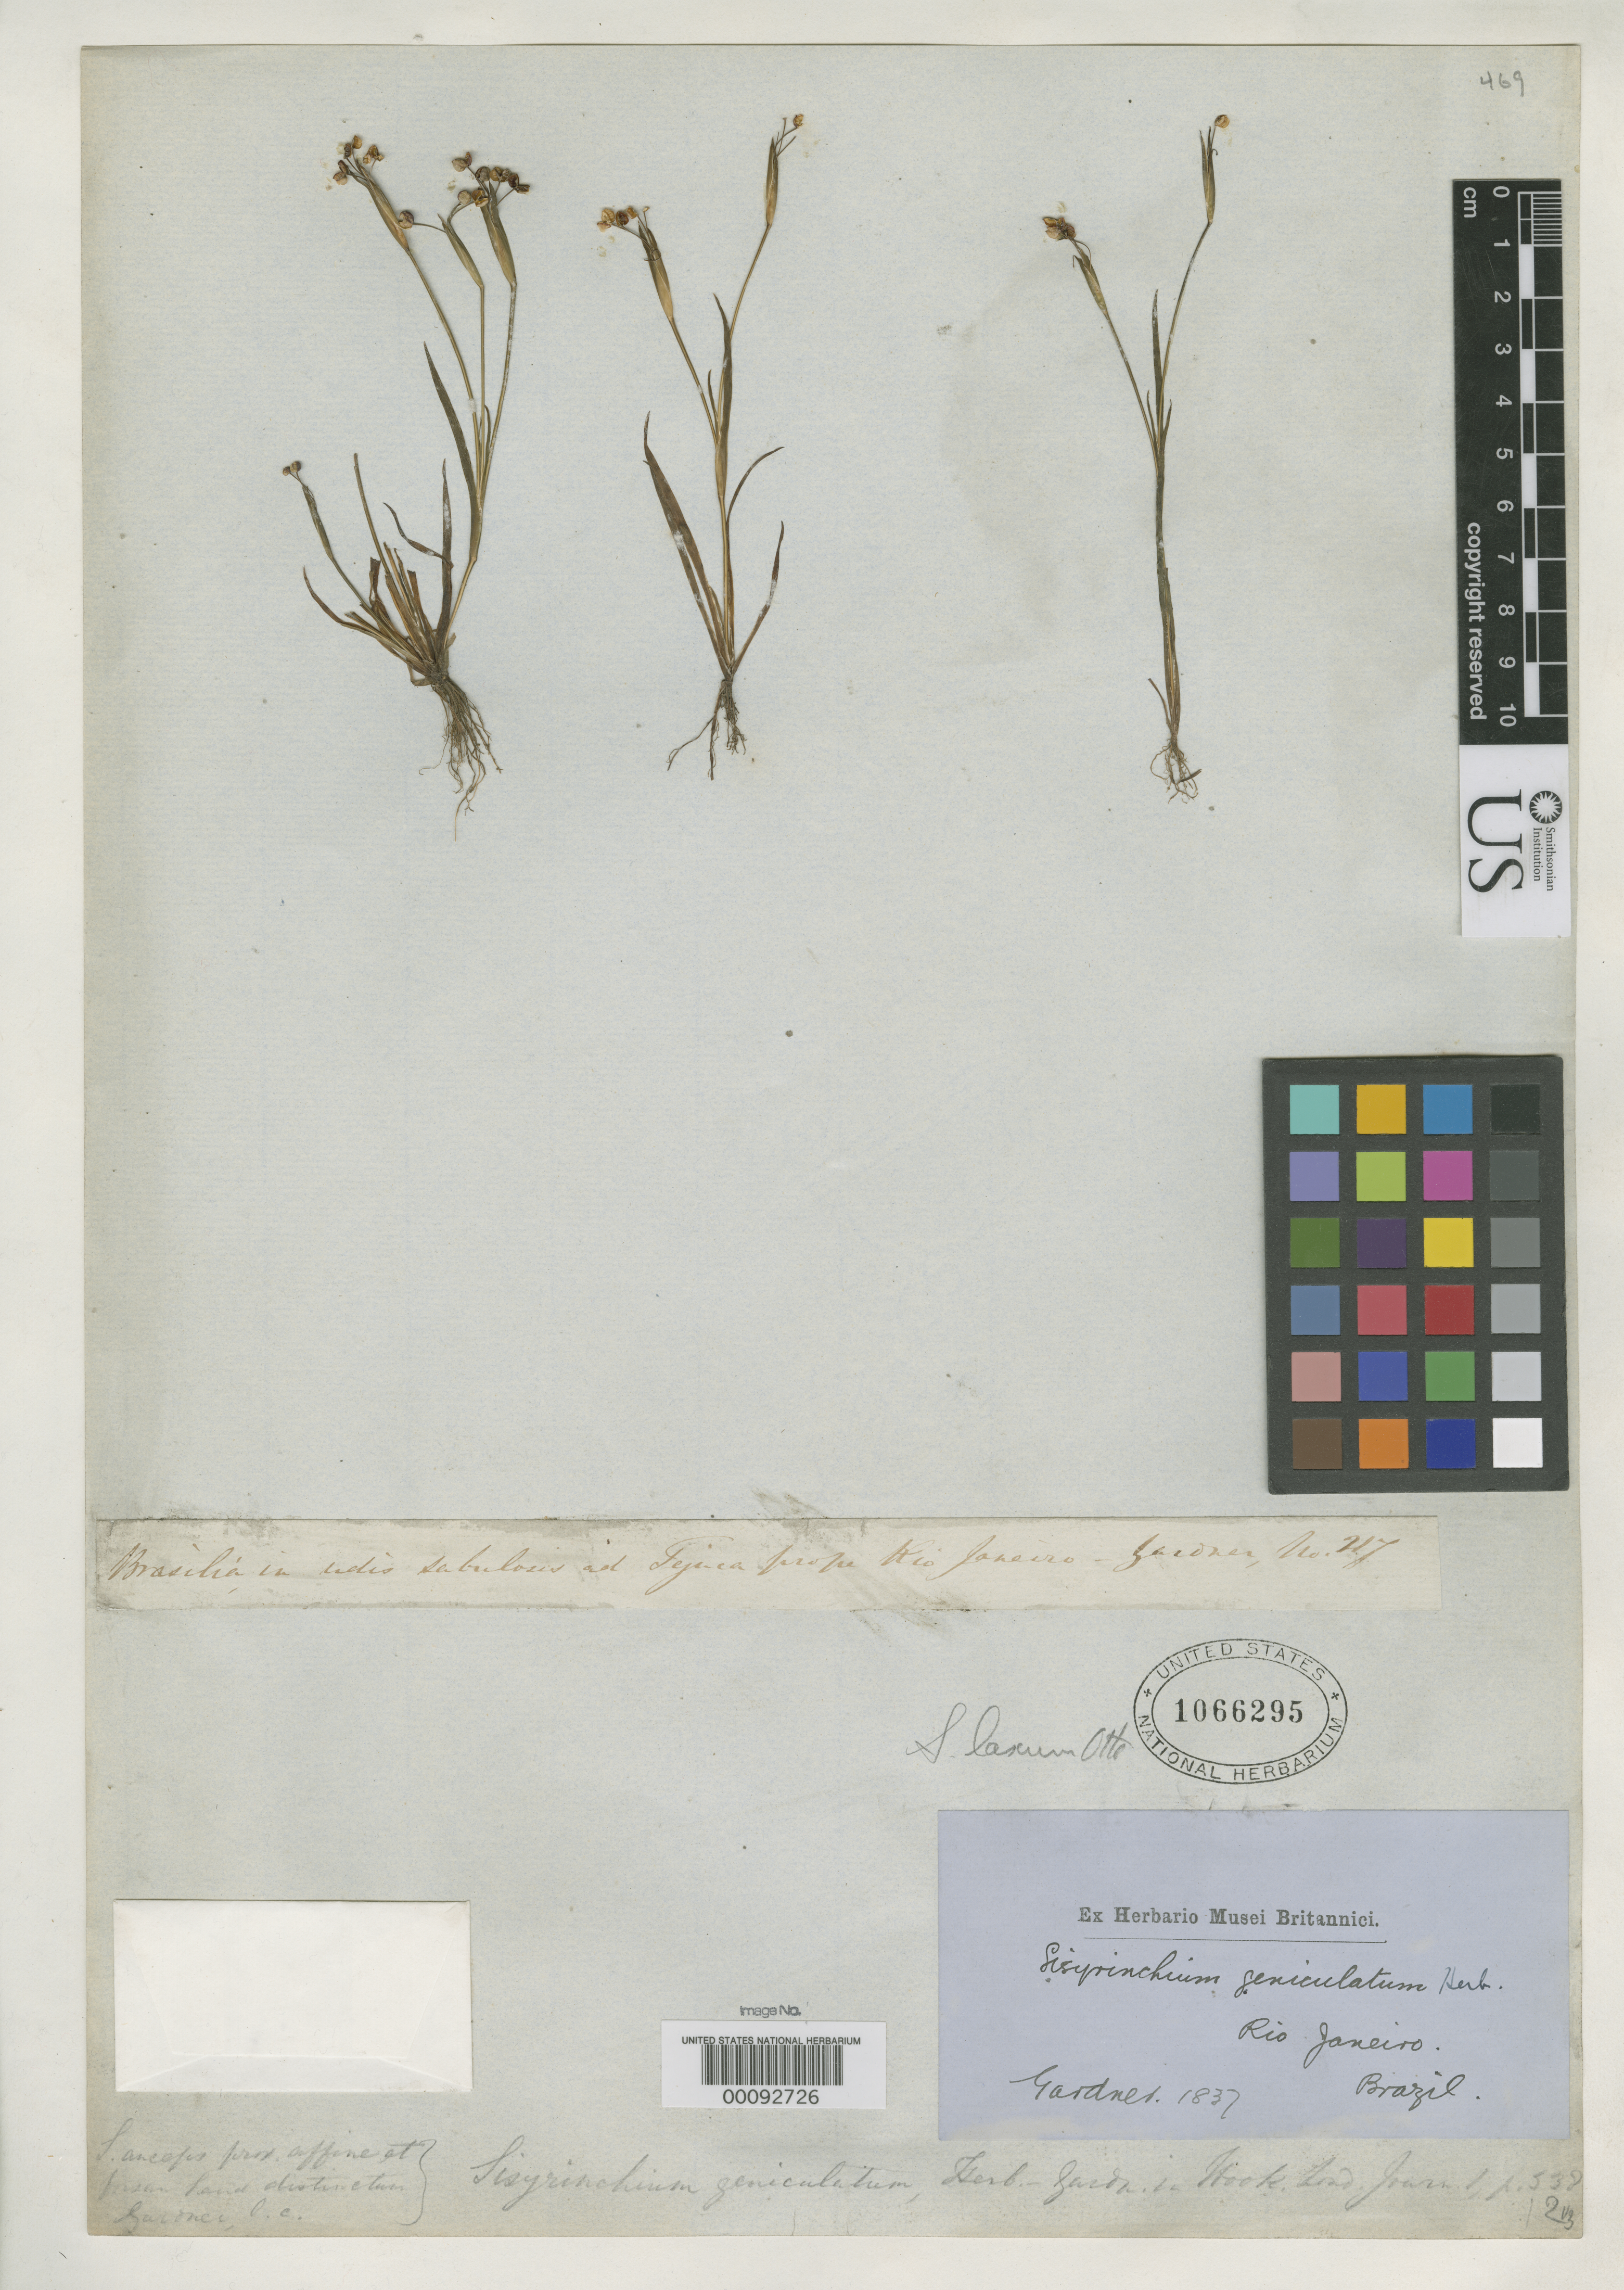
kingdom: Plantae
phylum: Tracheophyta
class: Liliopsida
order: Asparagales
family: Iridaceae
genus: Sisyrinchium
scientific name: Sisyrinchium geniculatum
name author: Herbert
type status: Type Collection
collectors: G. Gardner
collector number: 217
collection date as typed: Nov 1837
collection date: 1837-11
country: Brazil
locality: Tejuca.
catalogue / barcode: US 1066295